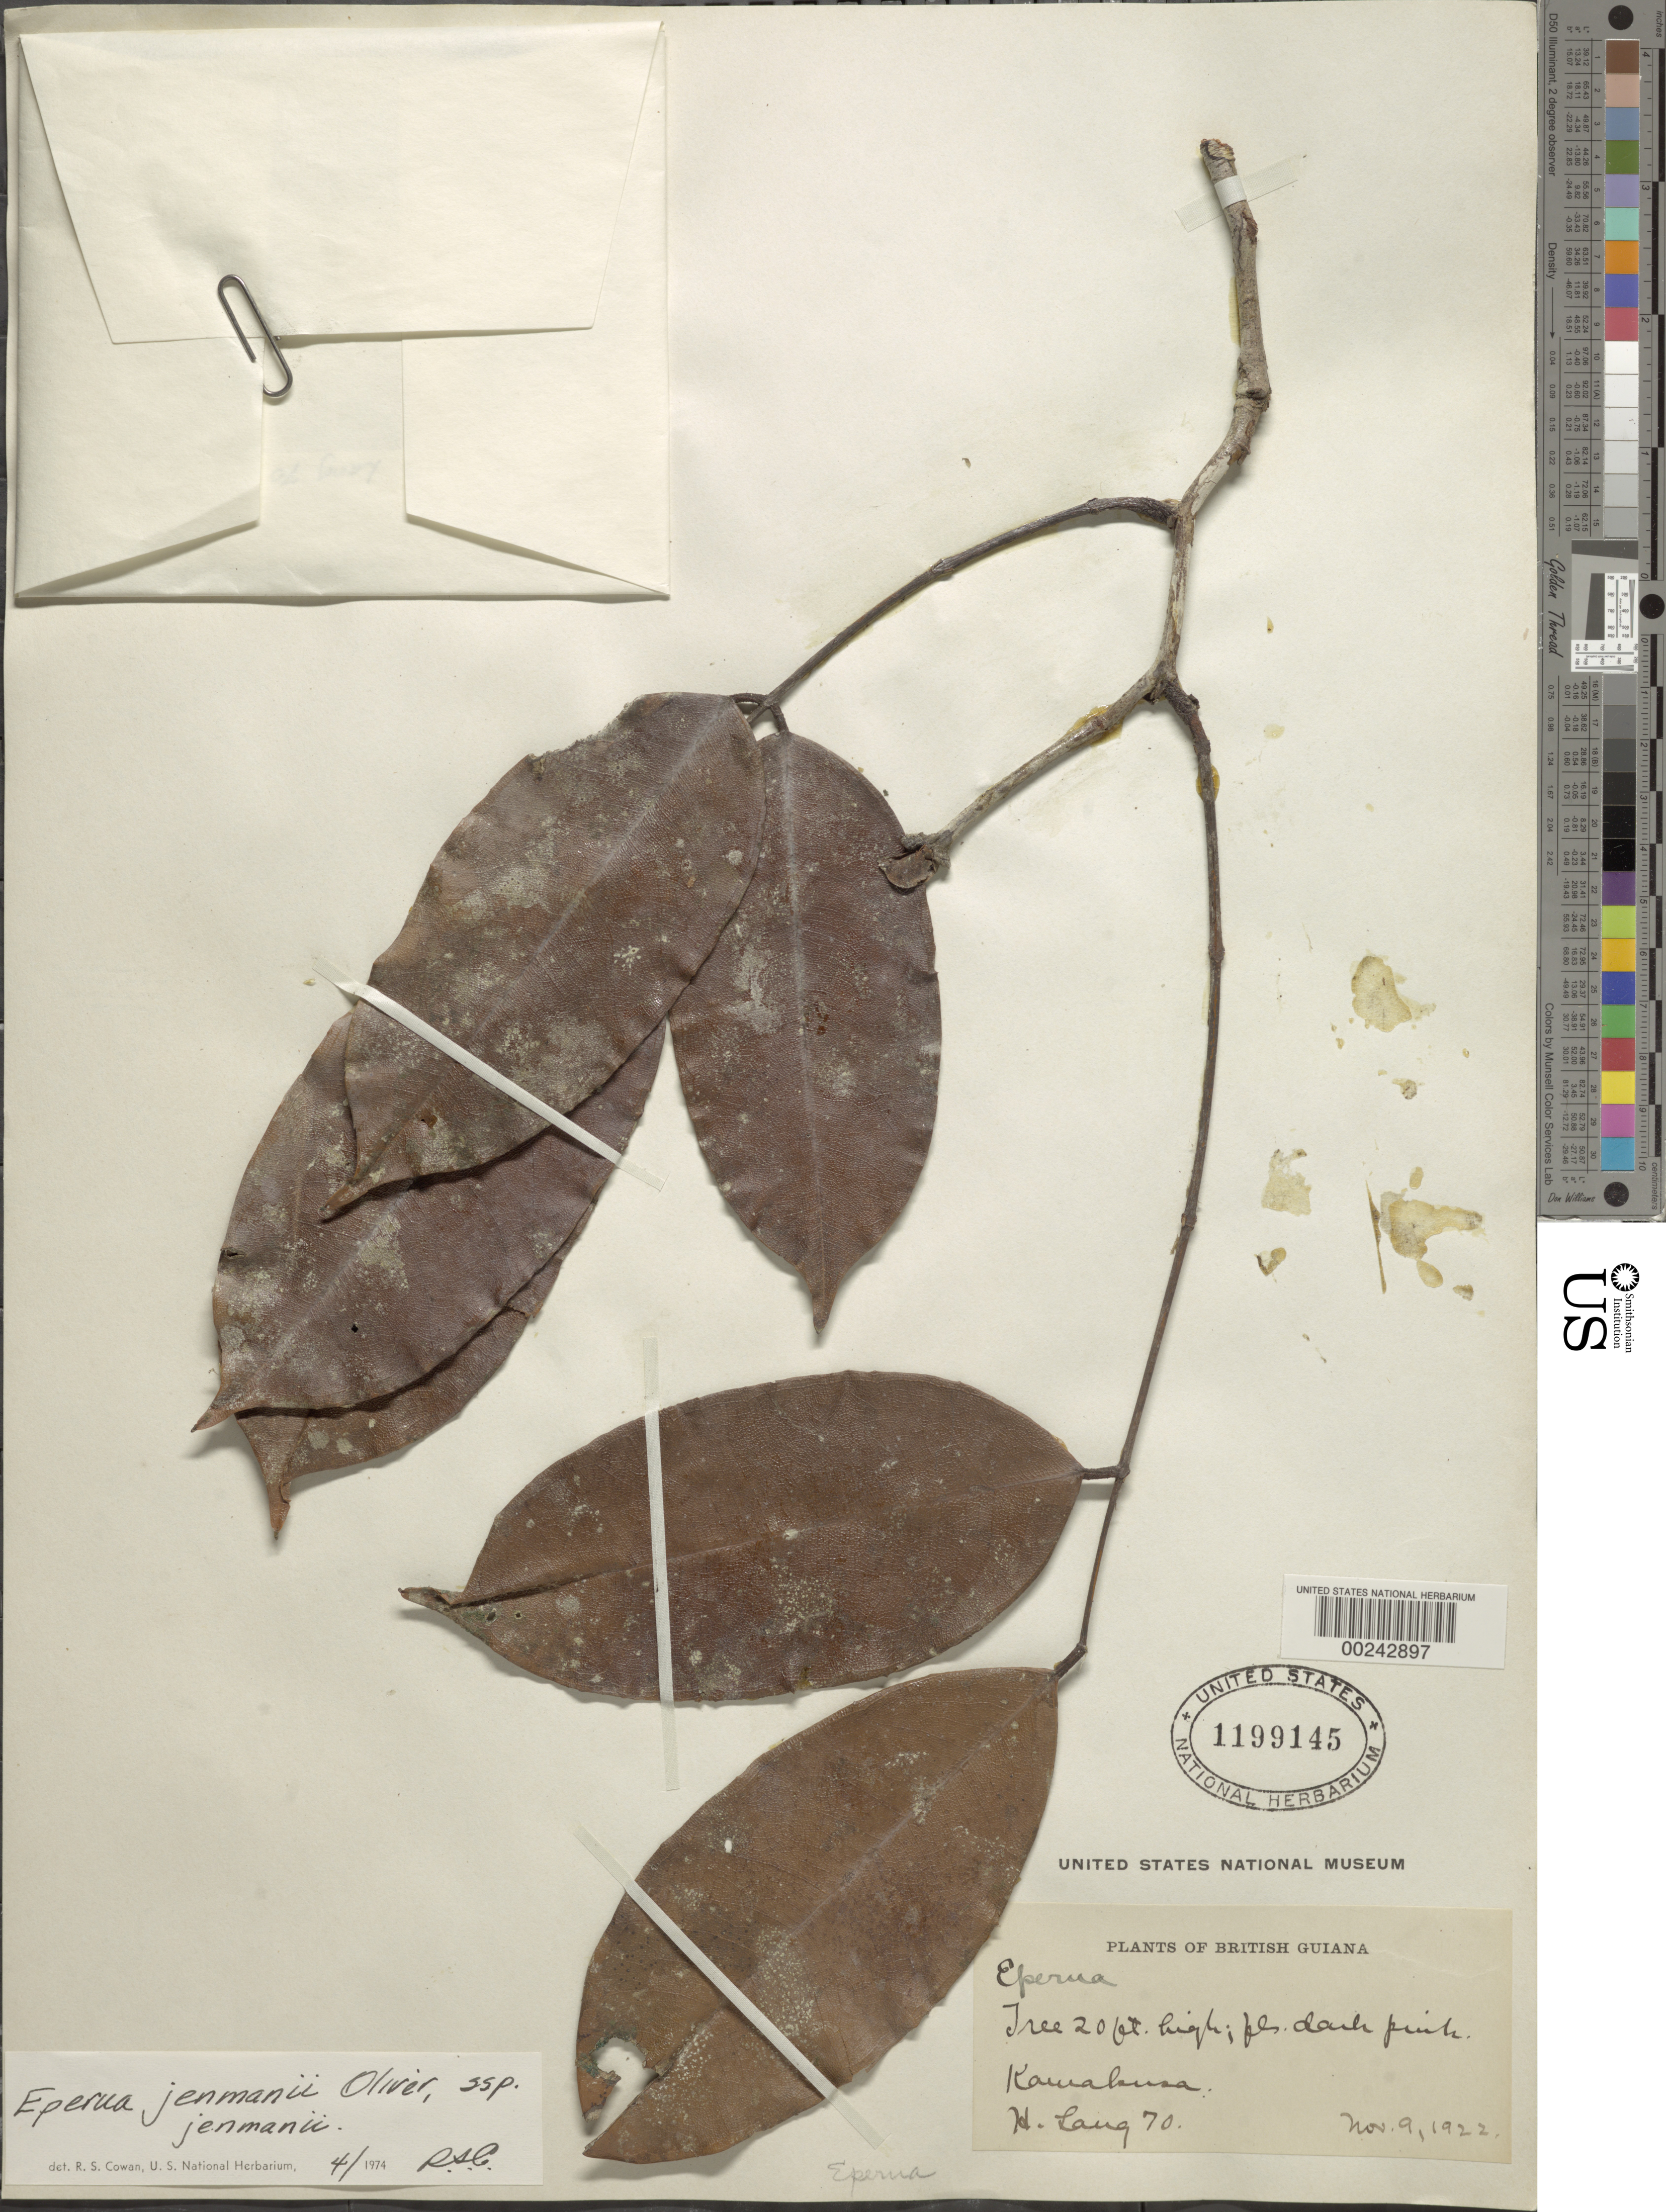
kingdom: Plantae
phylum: Tracheophyta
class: Magnoliopsida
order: Fabales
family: Fabaceae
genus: Eperua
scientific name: Eperua jenmanii subsp. jenmanii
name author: Oliv.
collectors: H. Lang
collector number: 70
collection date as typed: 09 Nov 1922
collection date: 1922-11-09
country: Guyana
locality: Kawalansa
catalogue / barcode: US 1199145